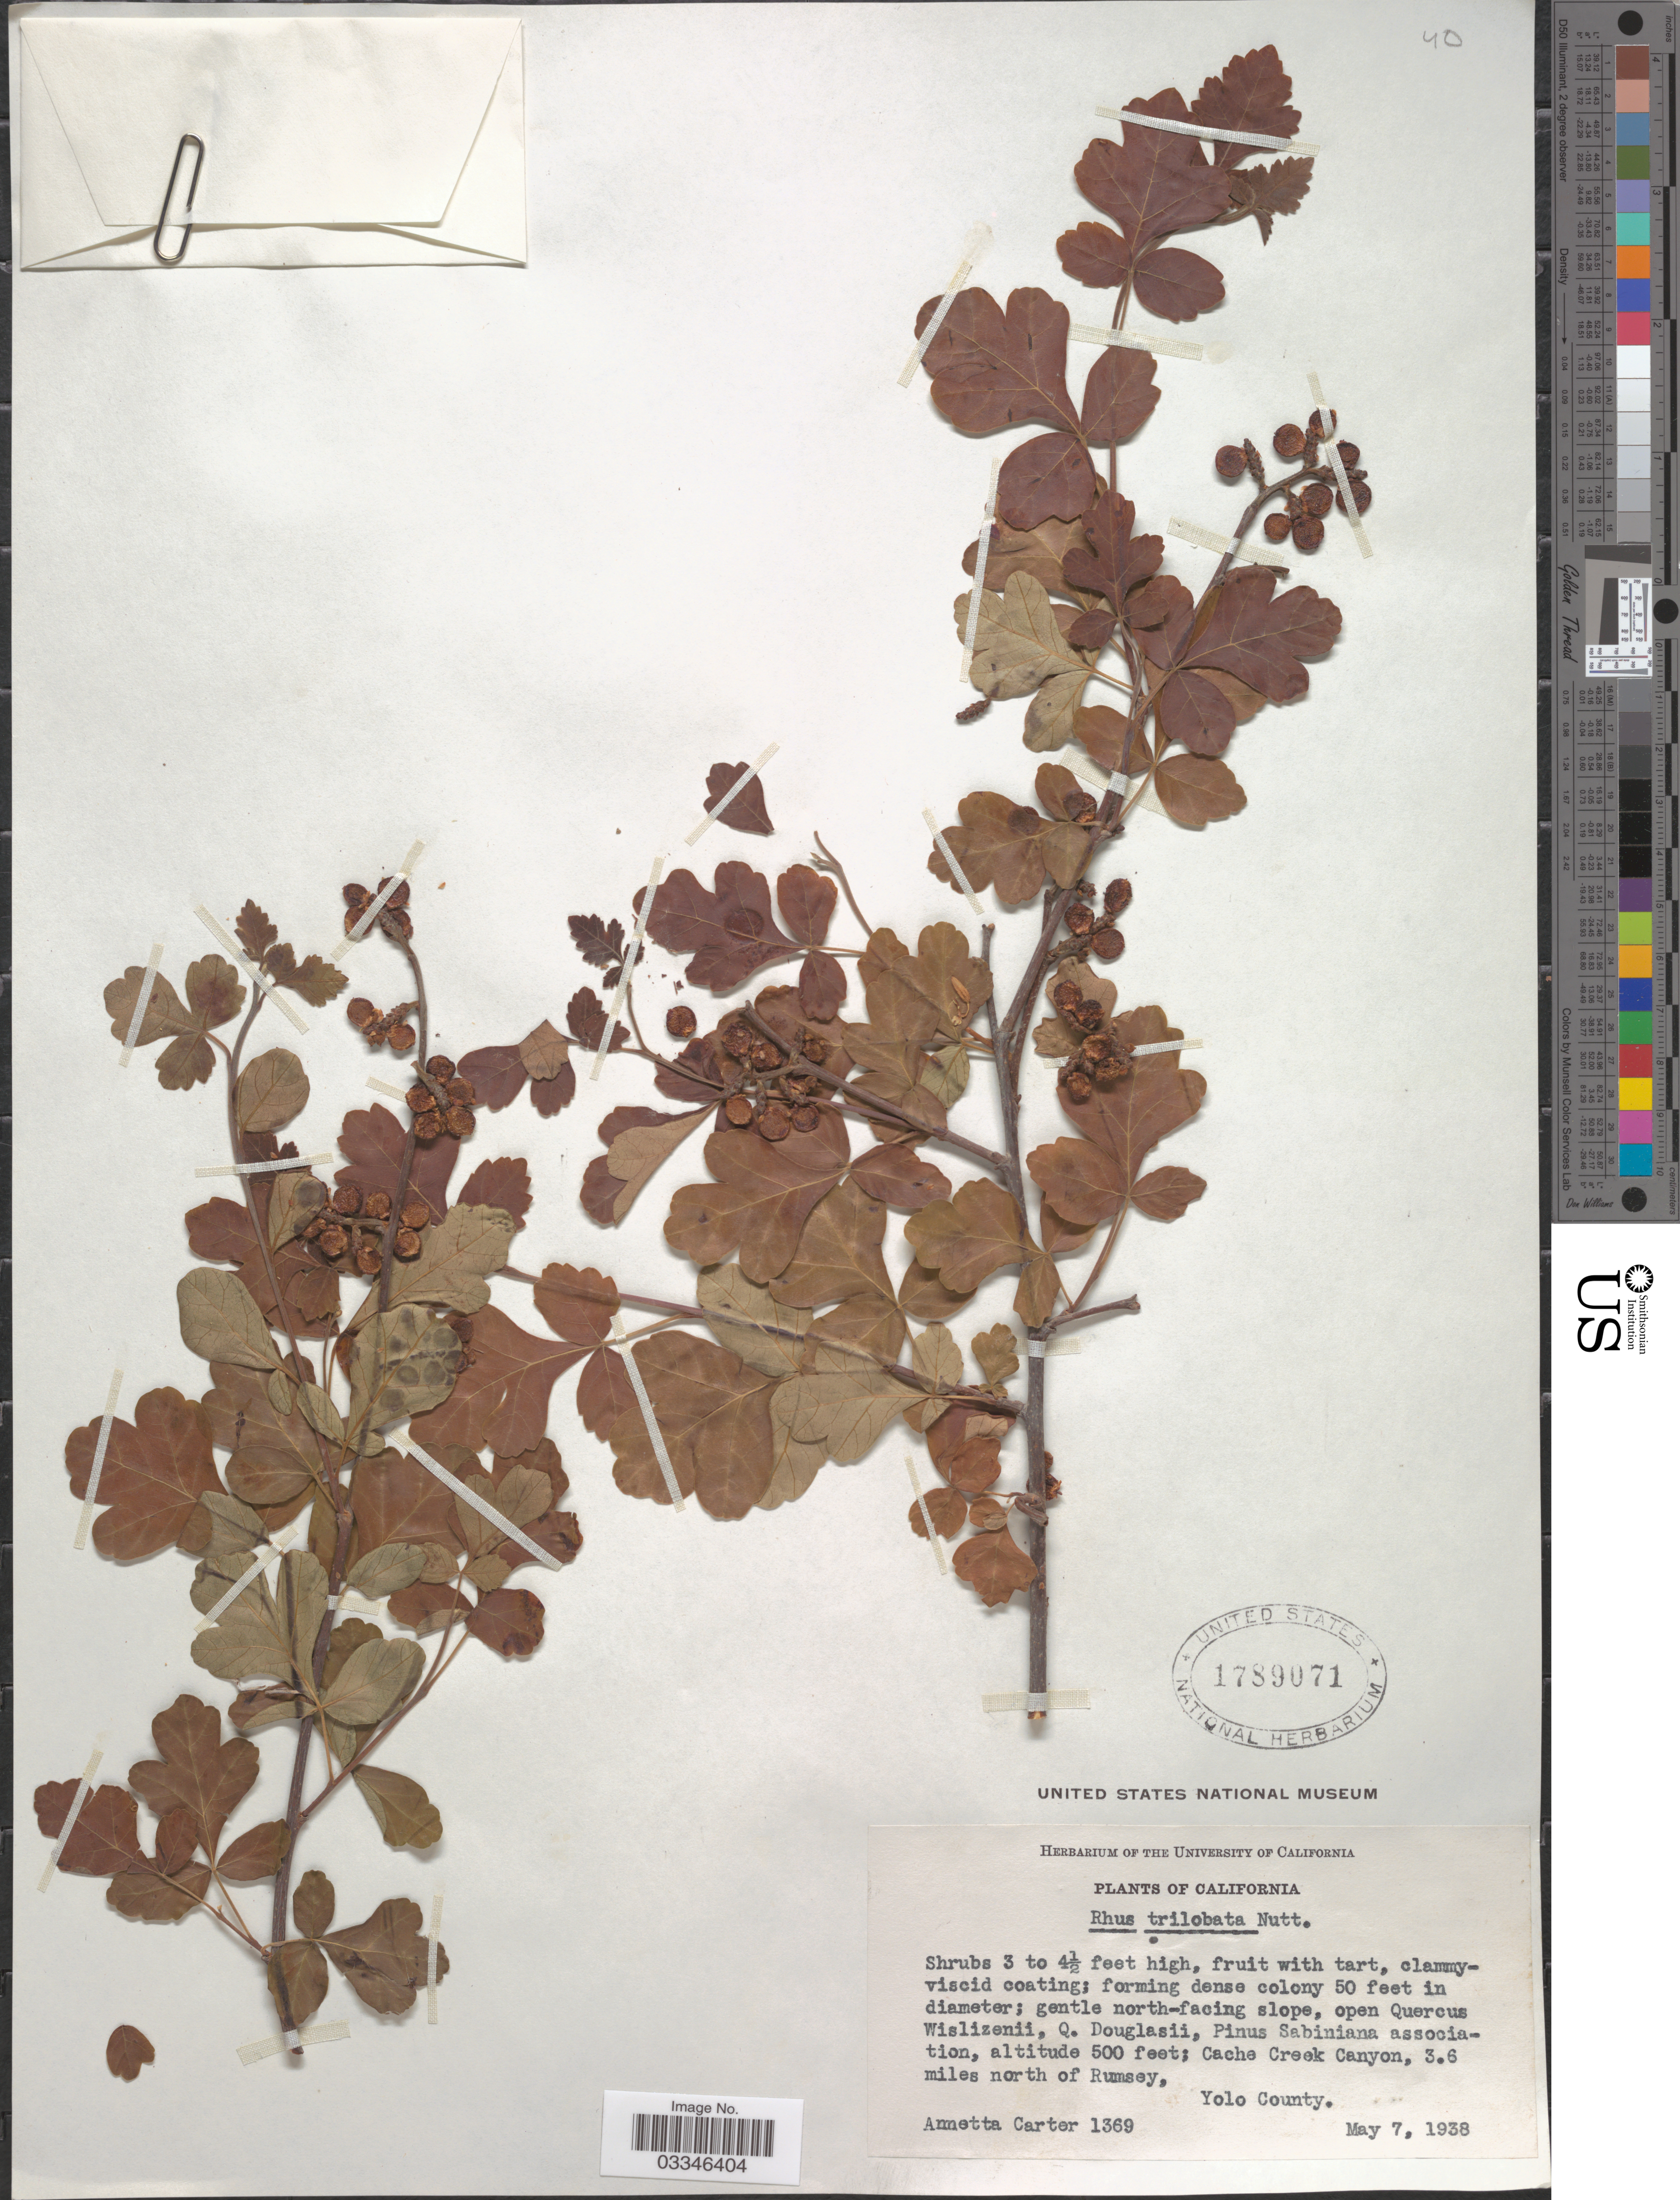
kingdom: Plantae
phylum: Tracheophyta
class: Magnoliopsida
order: Sapindales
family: Anacardiaceae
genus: Rhus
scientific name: Rhus trilobata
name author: Nutt.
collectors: A. Carter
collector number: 1369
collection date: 1938-05-07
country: United States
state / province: California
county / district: Yolo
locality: Cache Creek Canyon, 3.6 miles north of Rumsey, Yolo County.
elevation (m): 152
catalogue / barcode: US 1789071